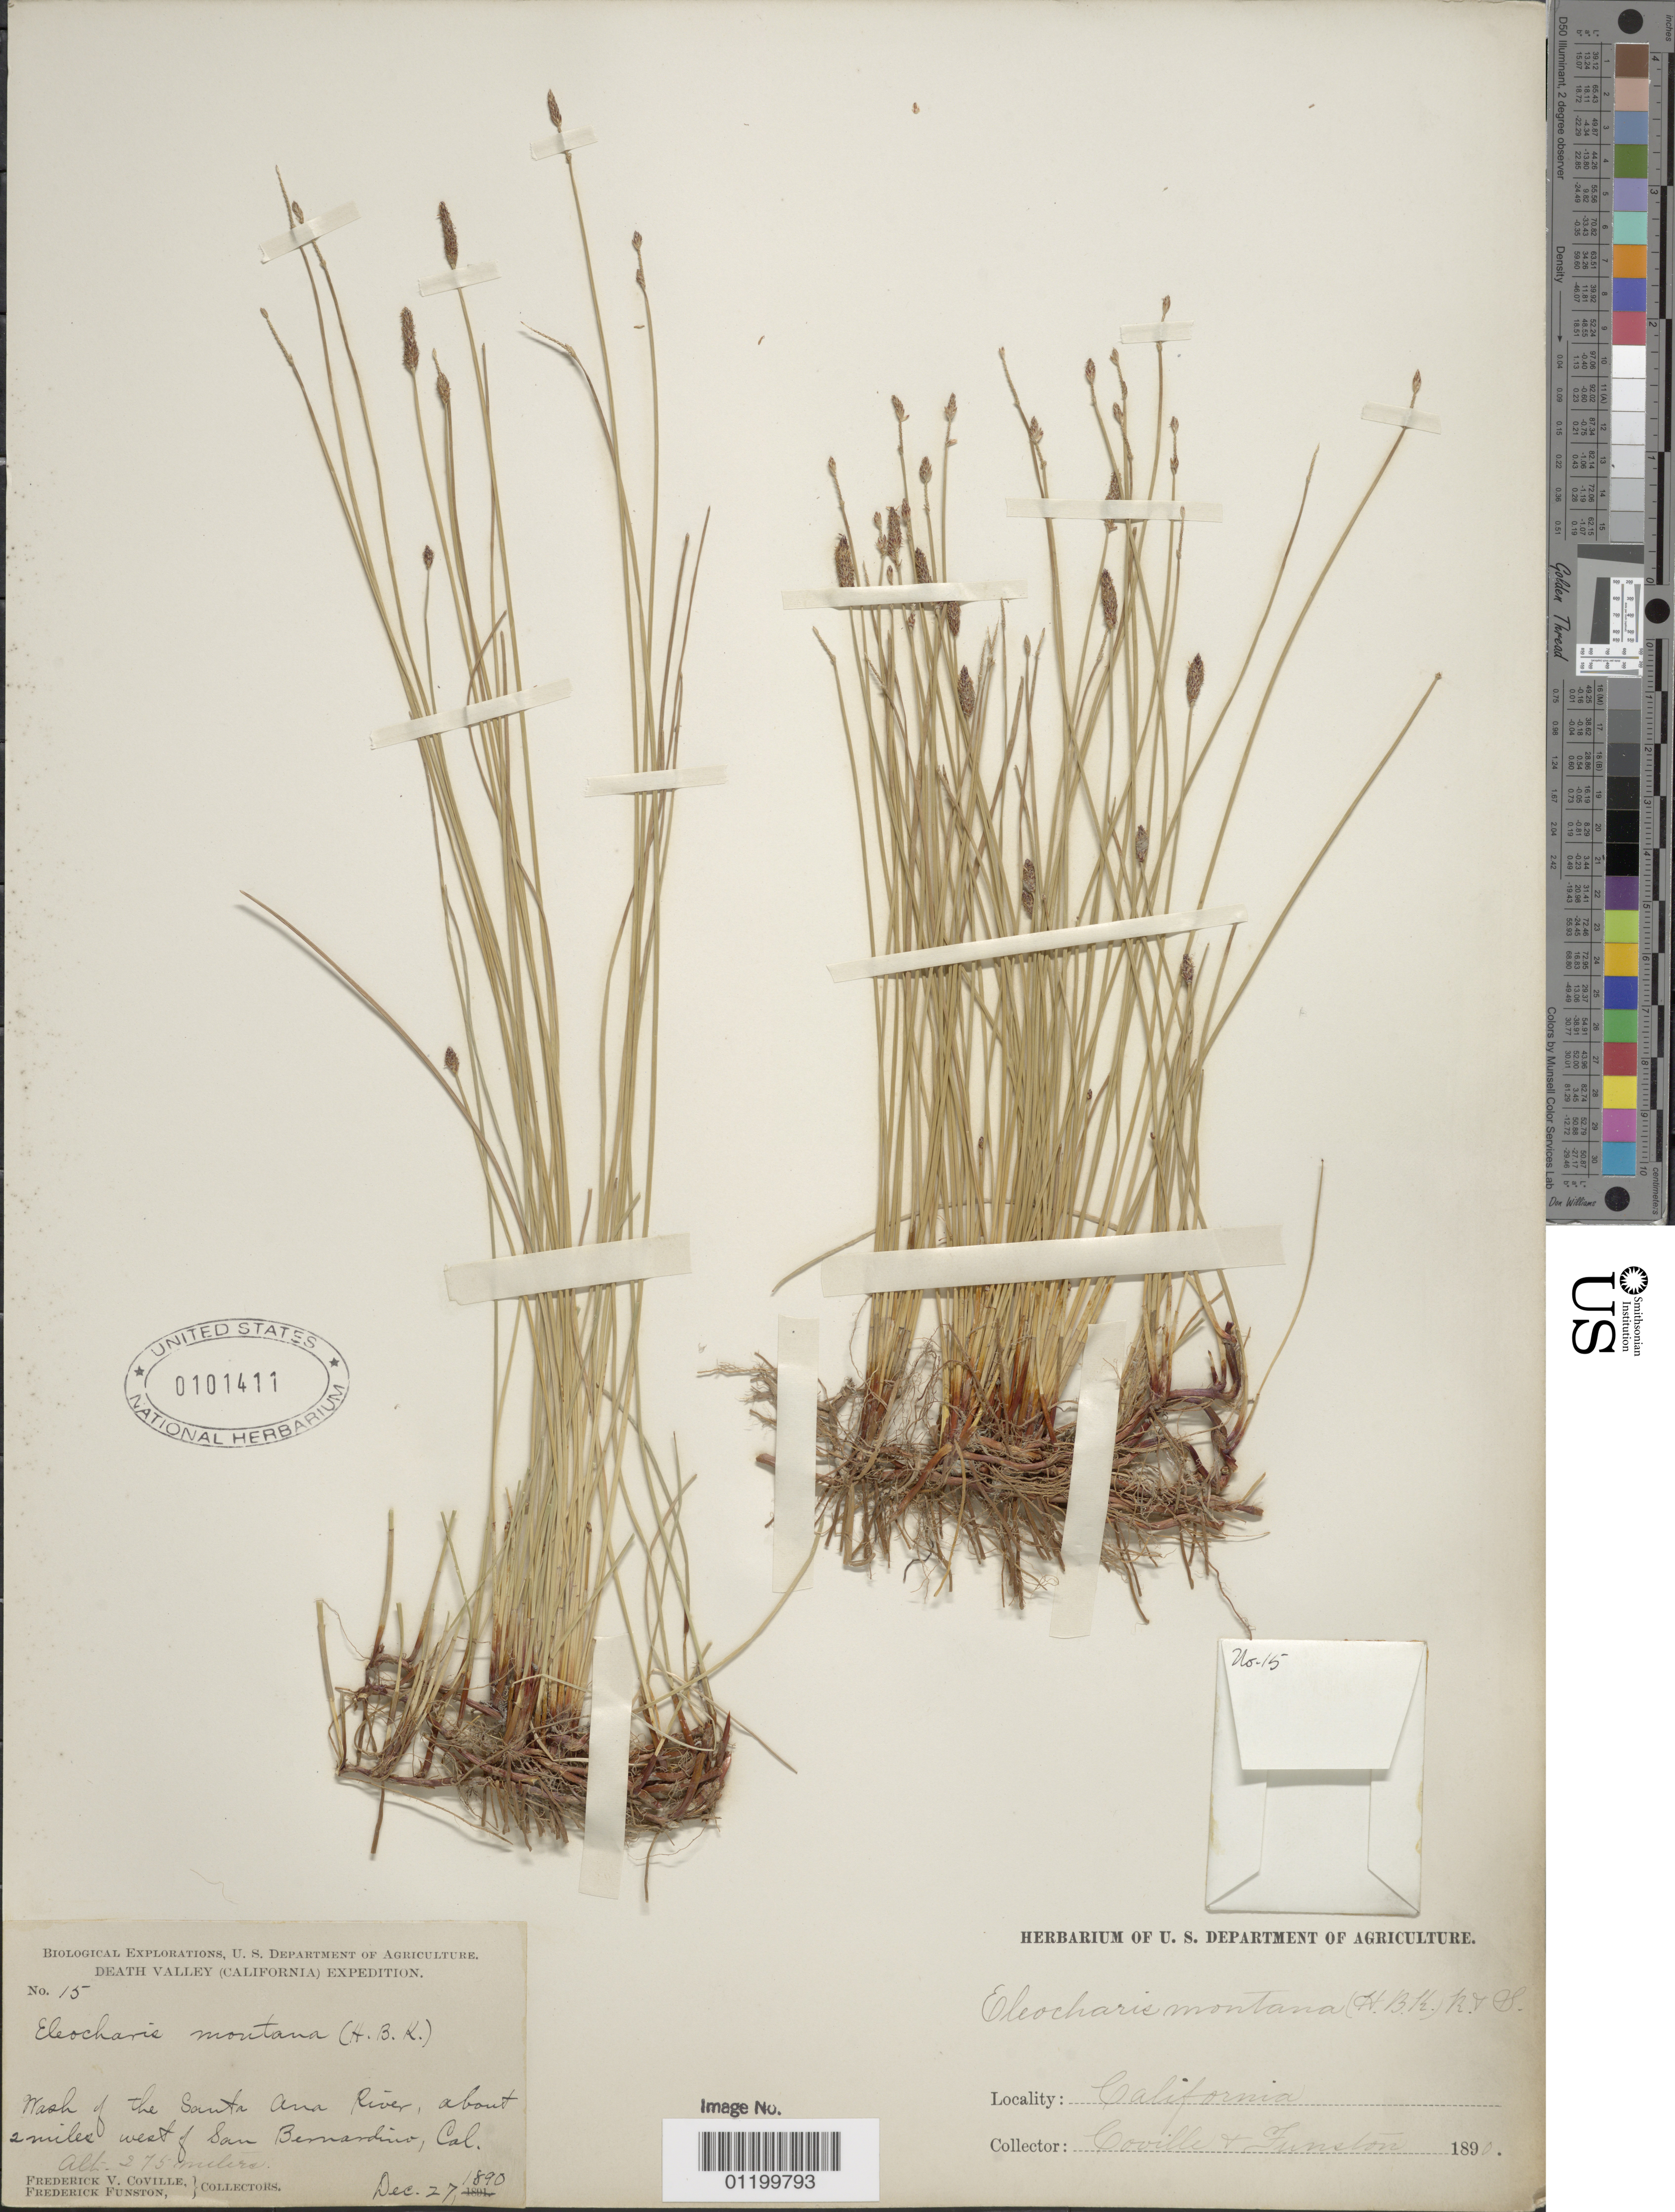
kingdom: Plantae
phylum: Tracheophyta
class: Liliopsida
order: Poales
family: Cyperaceae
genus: Eleocharis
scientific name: Eleocharis montevidensis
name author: Kunth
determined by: Strong, Mark T., (BOT), Smithsonian Institution - National Museum of Natural History (UNITED STATES)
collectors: F. V. Coville & F. Funston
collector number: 15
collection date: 1890-12-27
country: United States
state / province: California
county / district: San Bernardino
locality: Wash of the Santa Ana River, about 2 miles west of San Bernardino.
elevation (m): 275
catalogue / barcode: US 101411